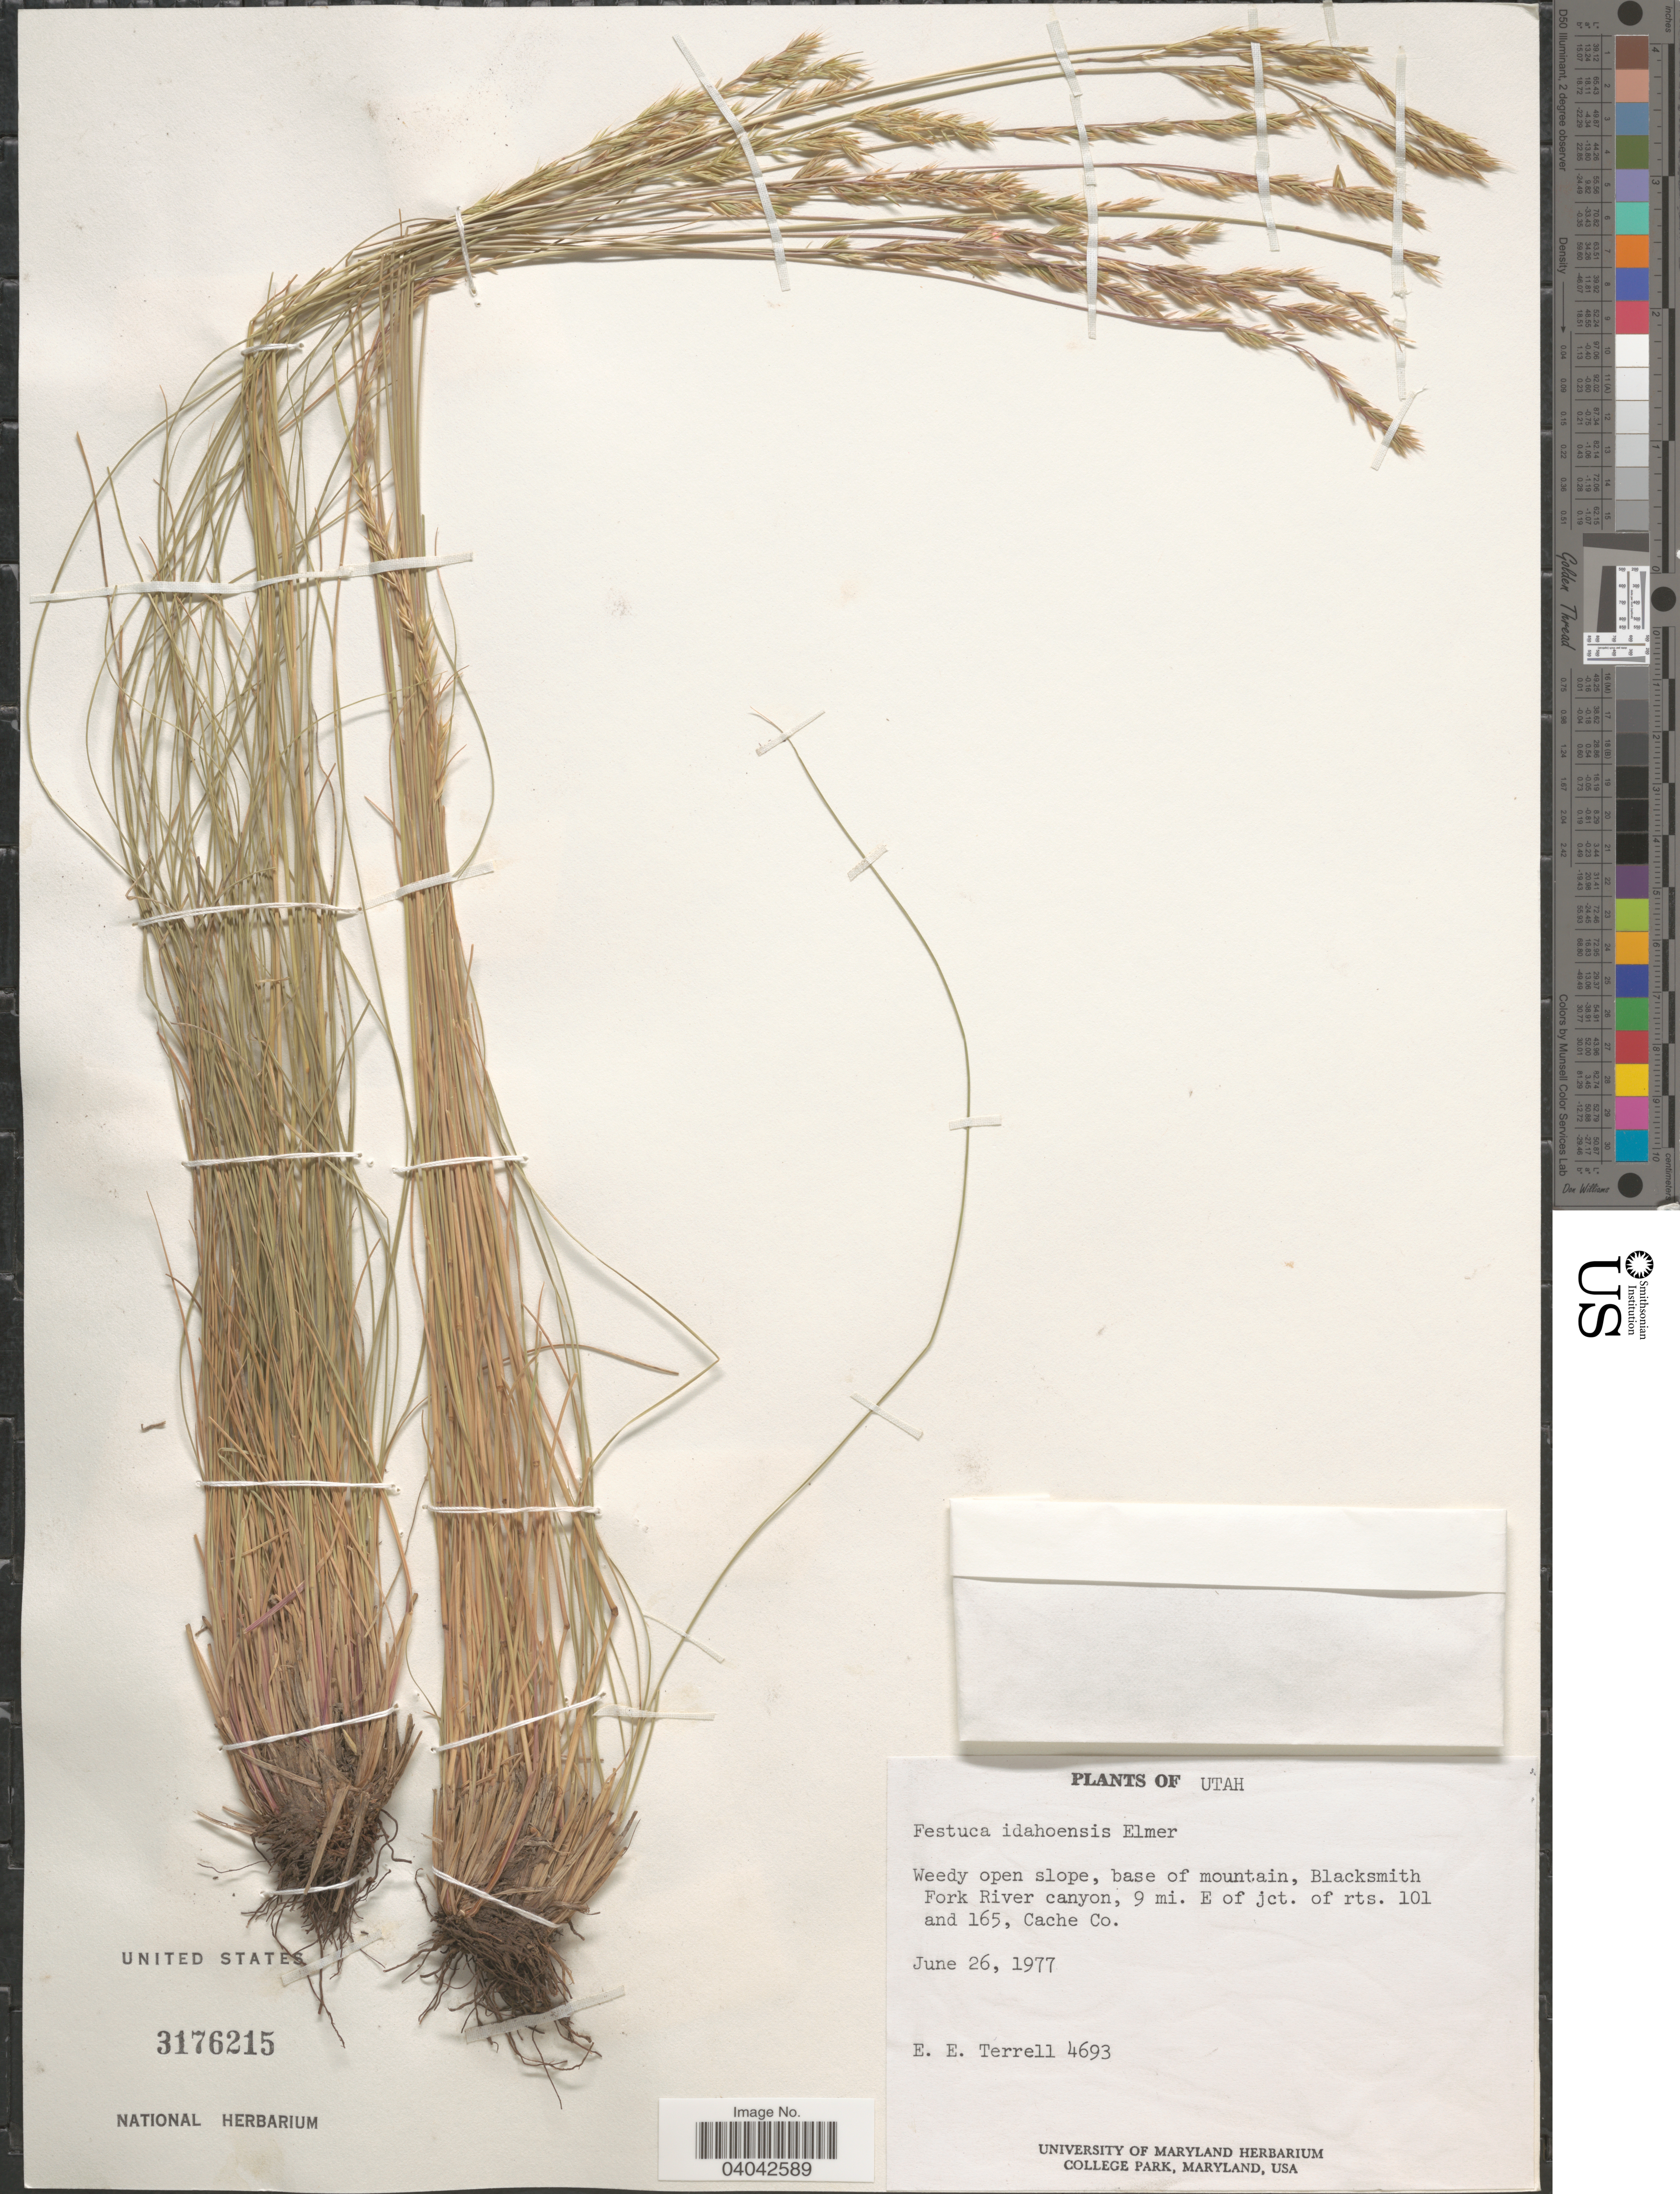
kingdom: Plantae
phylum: Tracheophyta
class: Liliopsida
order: Poales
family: Poaceae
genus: Festuca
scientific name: Festuca idahoensis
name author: Elmer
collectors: E. E. Terrell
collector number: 4693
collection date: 1977-06-26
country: United States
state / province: Utah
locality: Base of mountain, Blacksmith Fork River canyon, 9 mi. E of jct. of rts. 101 and 165, Cache Co.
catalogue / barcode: US 3176215